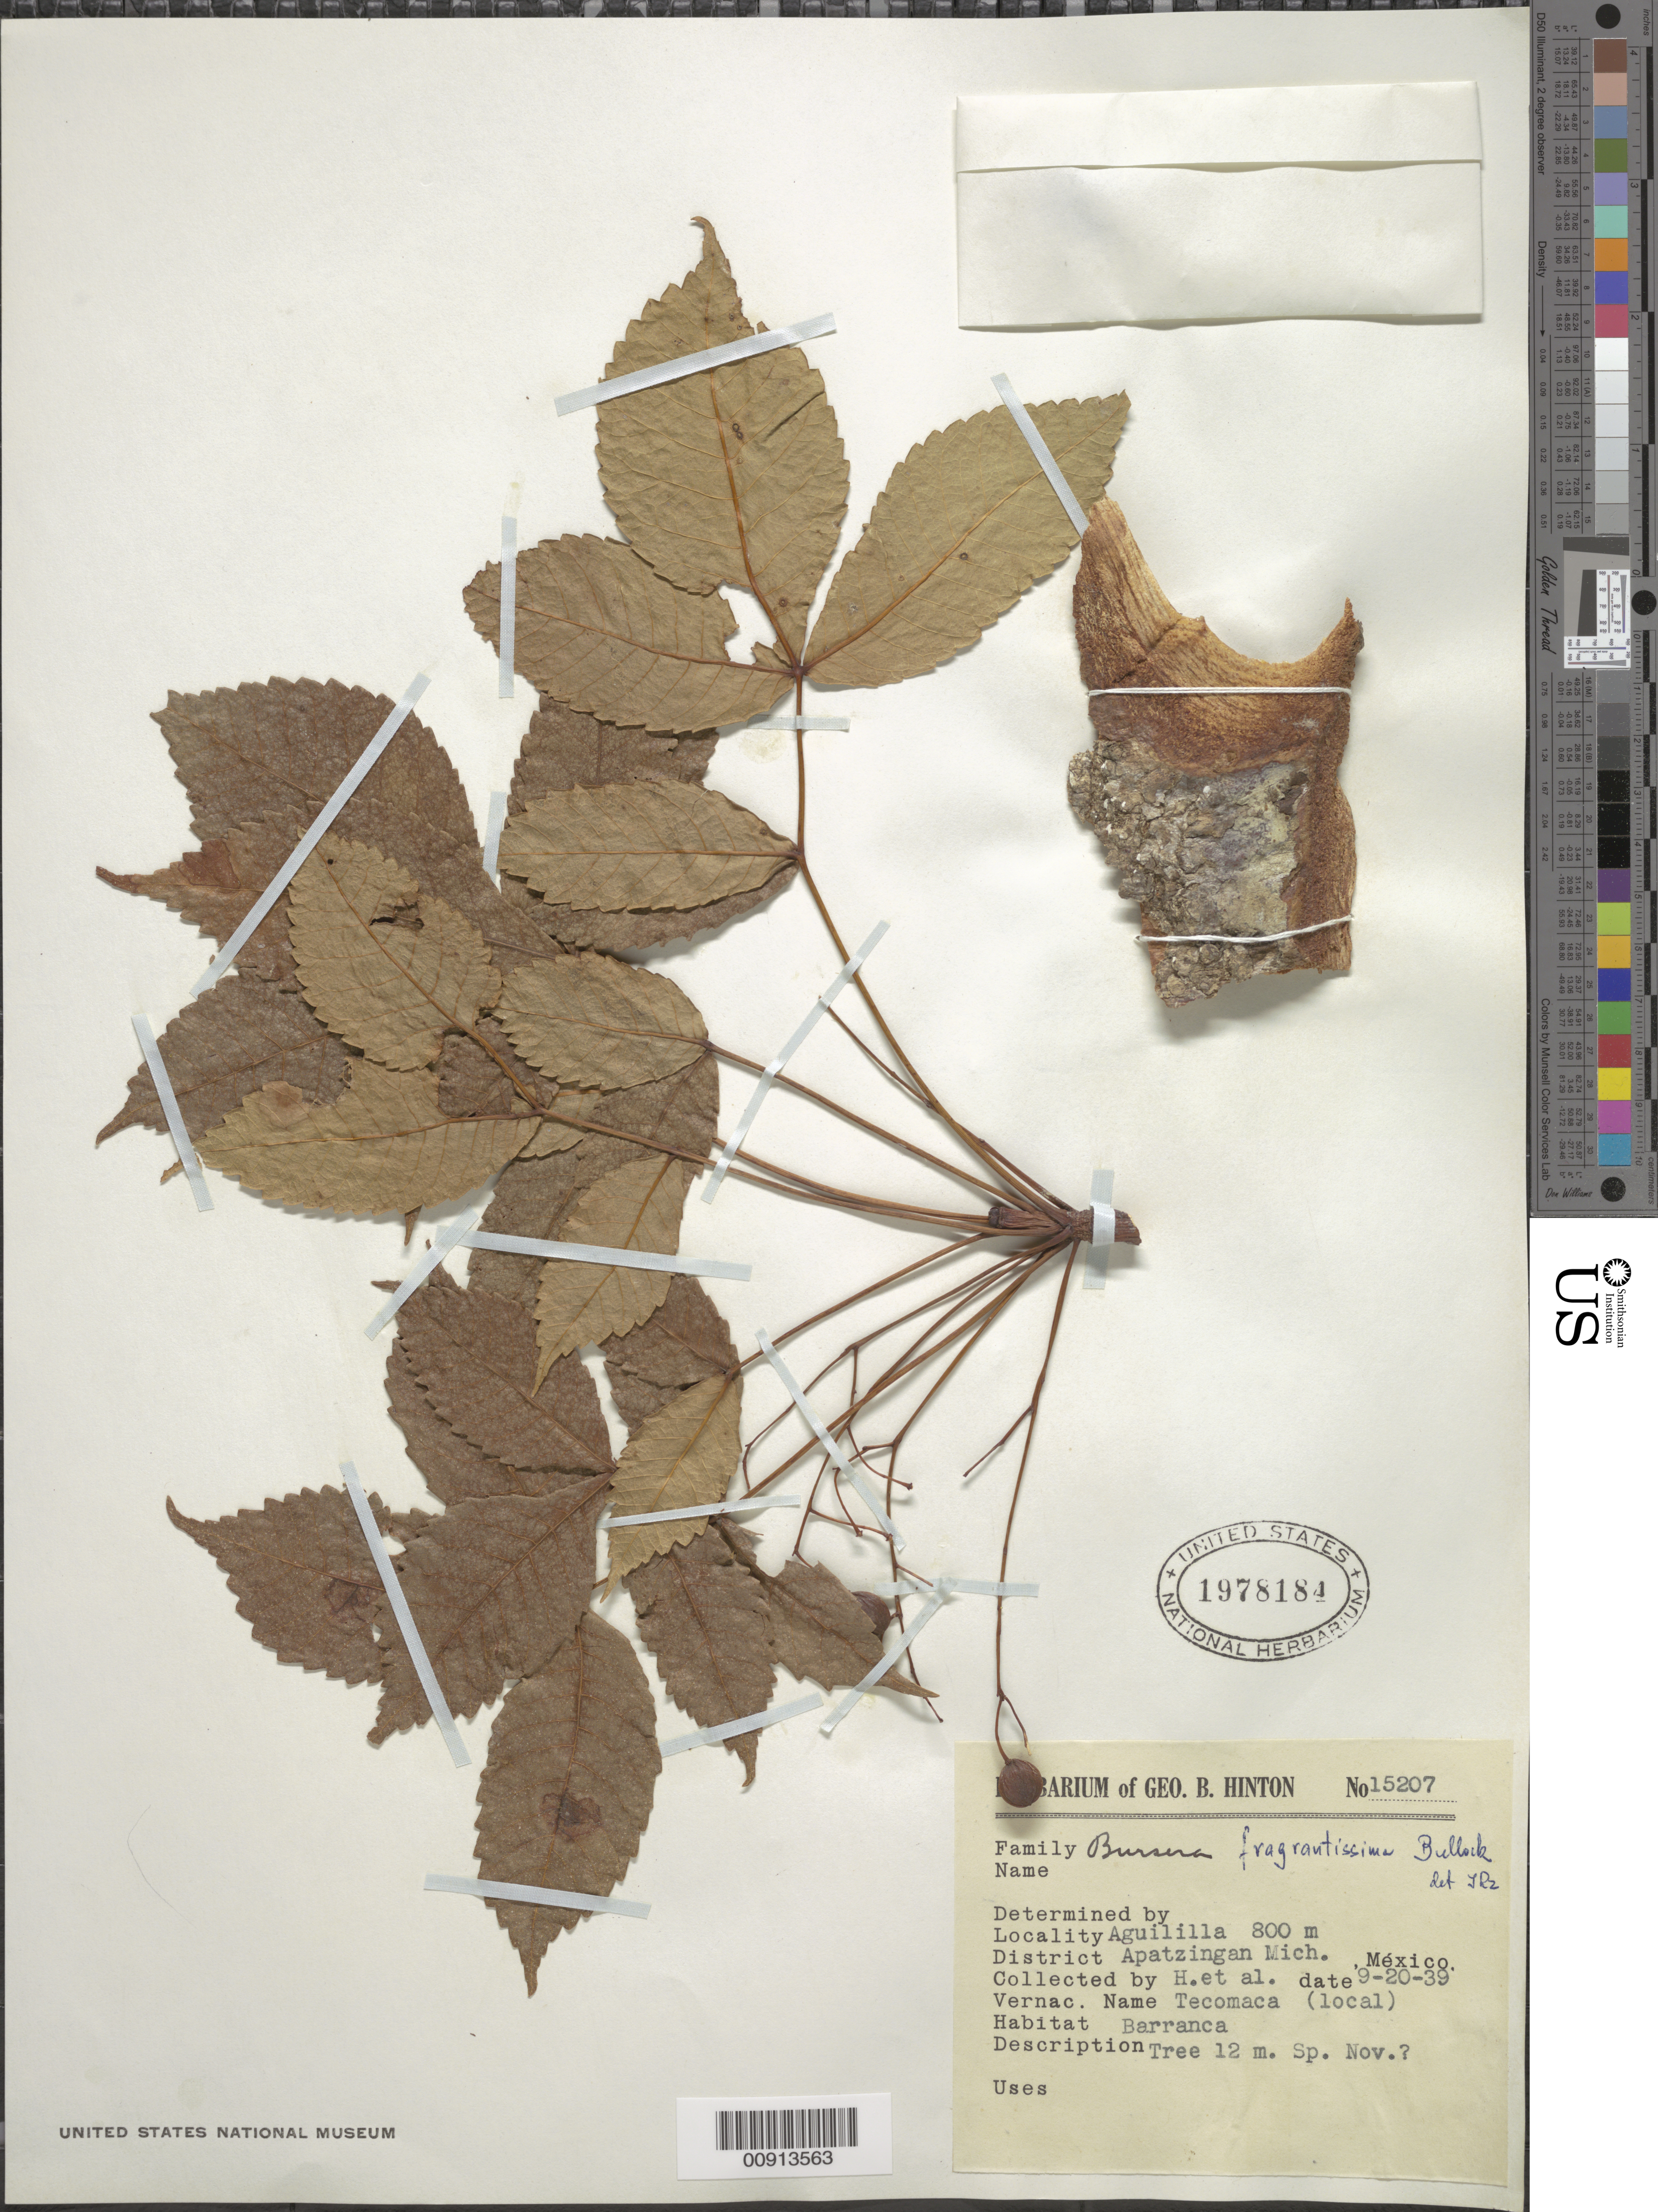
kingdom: Plantae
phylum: Tracheophyta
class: Magnoliopsida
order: Sapindales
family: Burseraceae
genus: Bursera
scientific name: Bursera fragrantissima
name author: Bullock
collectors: G. B. Hinton & et al.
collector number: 15207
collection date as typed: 20 Sep 1939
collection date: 1939-09-20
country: Mexico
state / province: Michoacán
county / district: Apatzingán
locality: Aguililla, District Apatzingán, Michoacán.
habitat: Barranca.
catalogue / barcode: US 1978184